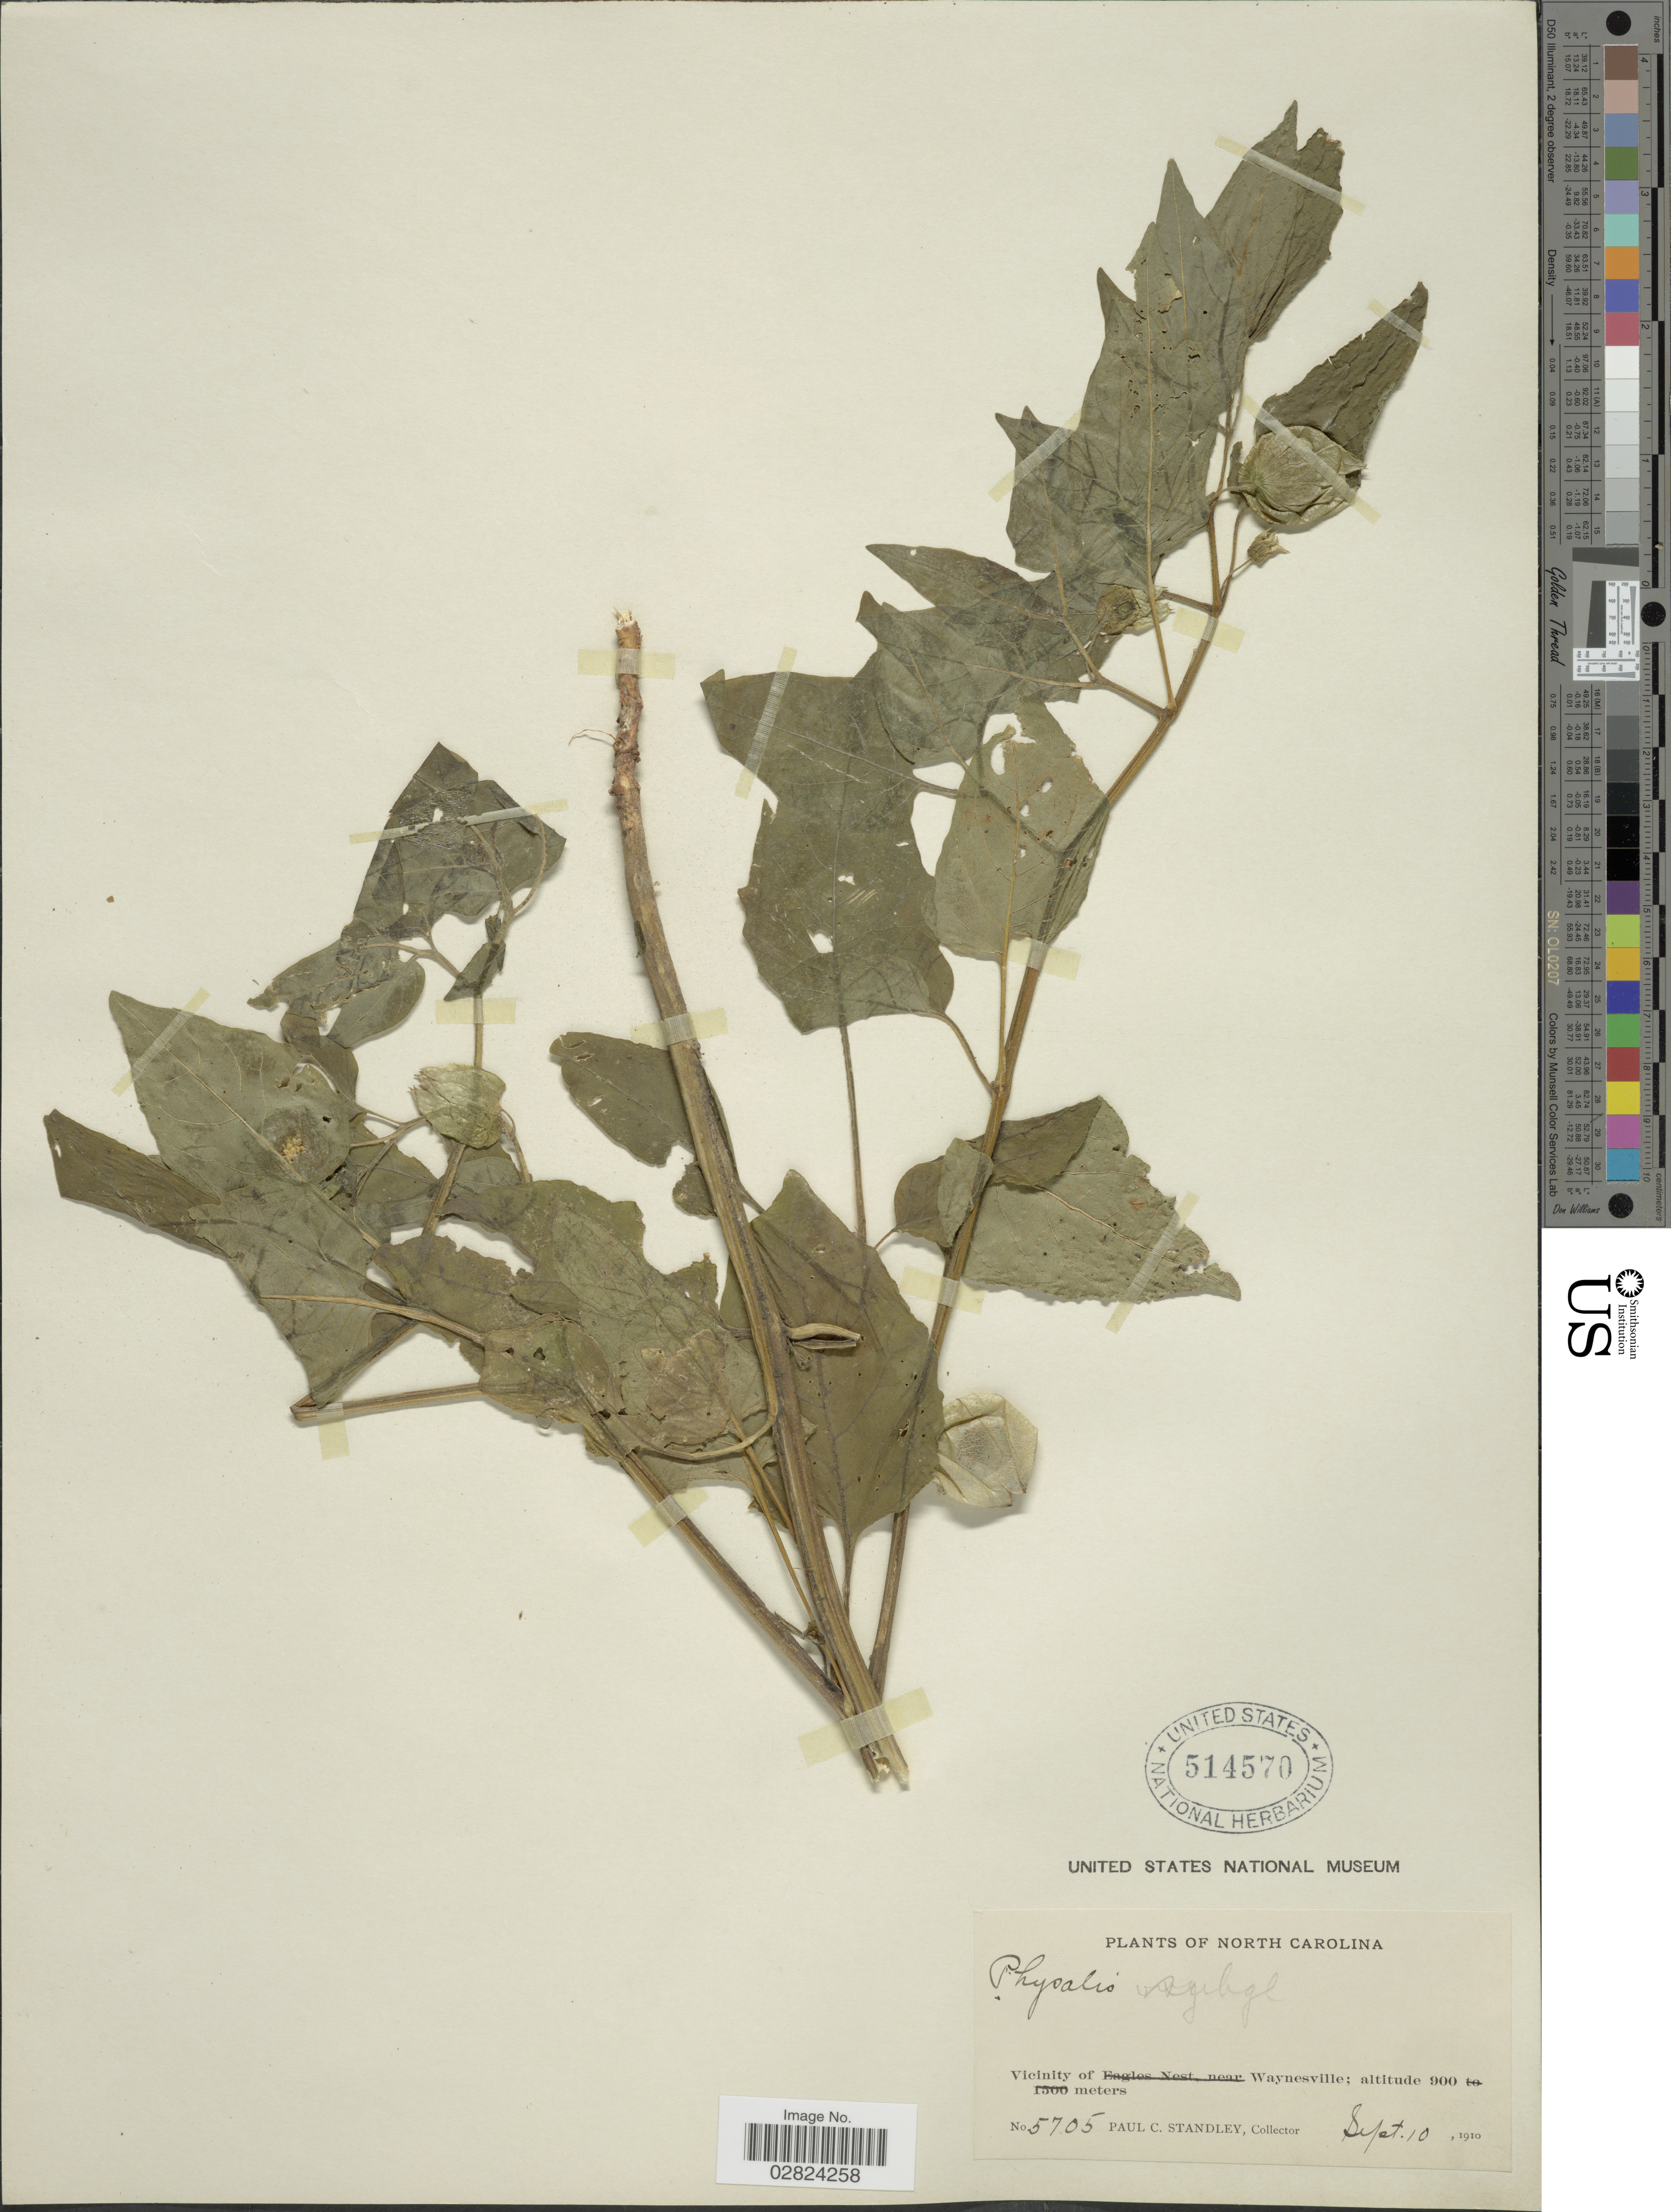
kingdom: Plantae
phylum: Tracheophyta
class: Magnoliopsida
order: Solanales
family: Solanaceae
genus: Physalis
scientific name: Physalis subglabrata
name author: Mack. & Bush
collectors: P. C. Standley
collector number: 5705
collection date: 1910-09-10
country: United States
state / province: North Carolina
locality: Vicinity of Waynesville.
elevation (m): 900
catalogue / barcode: US 514570